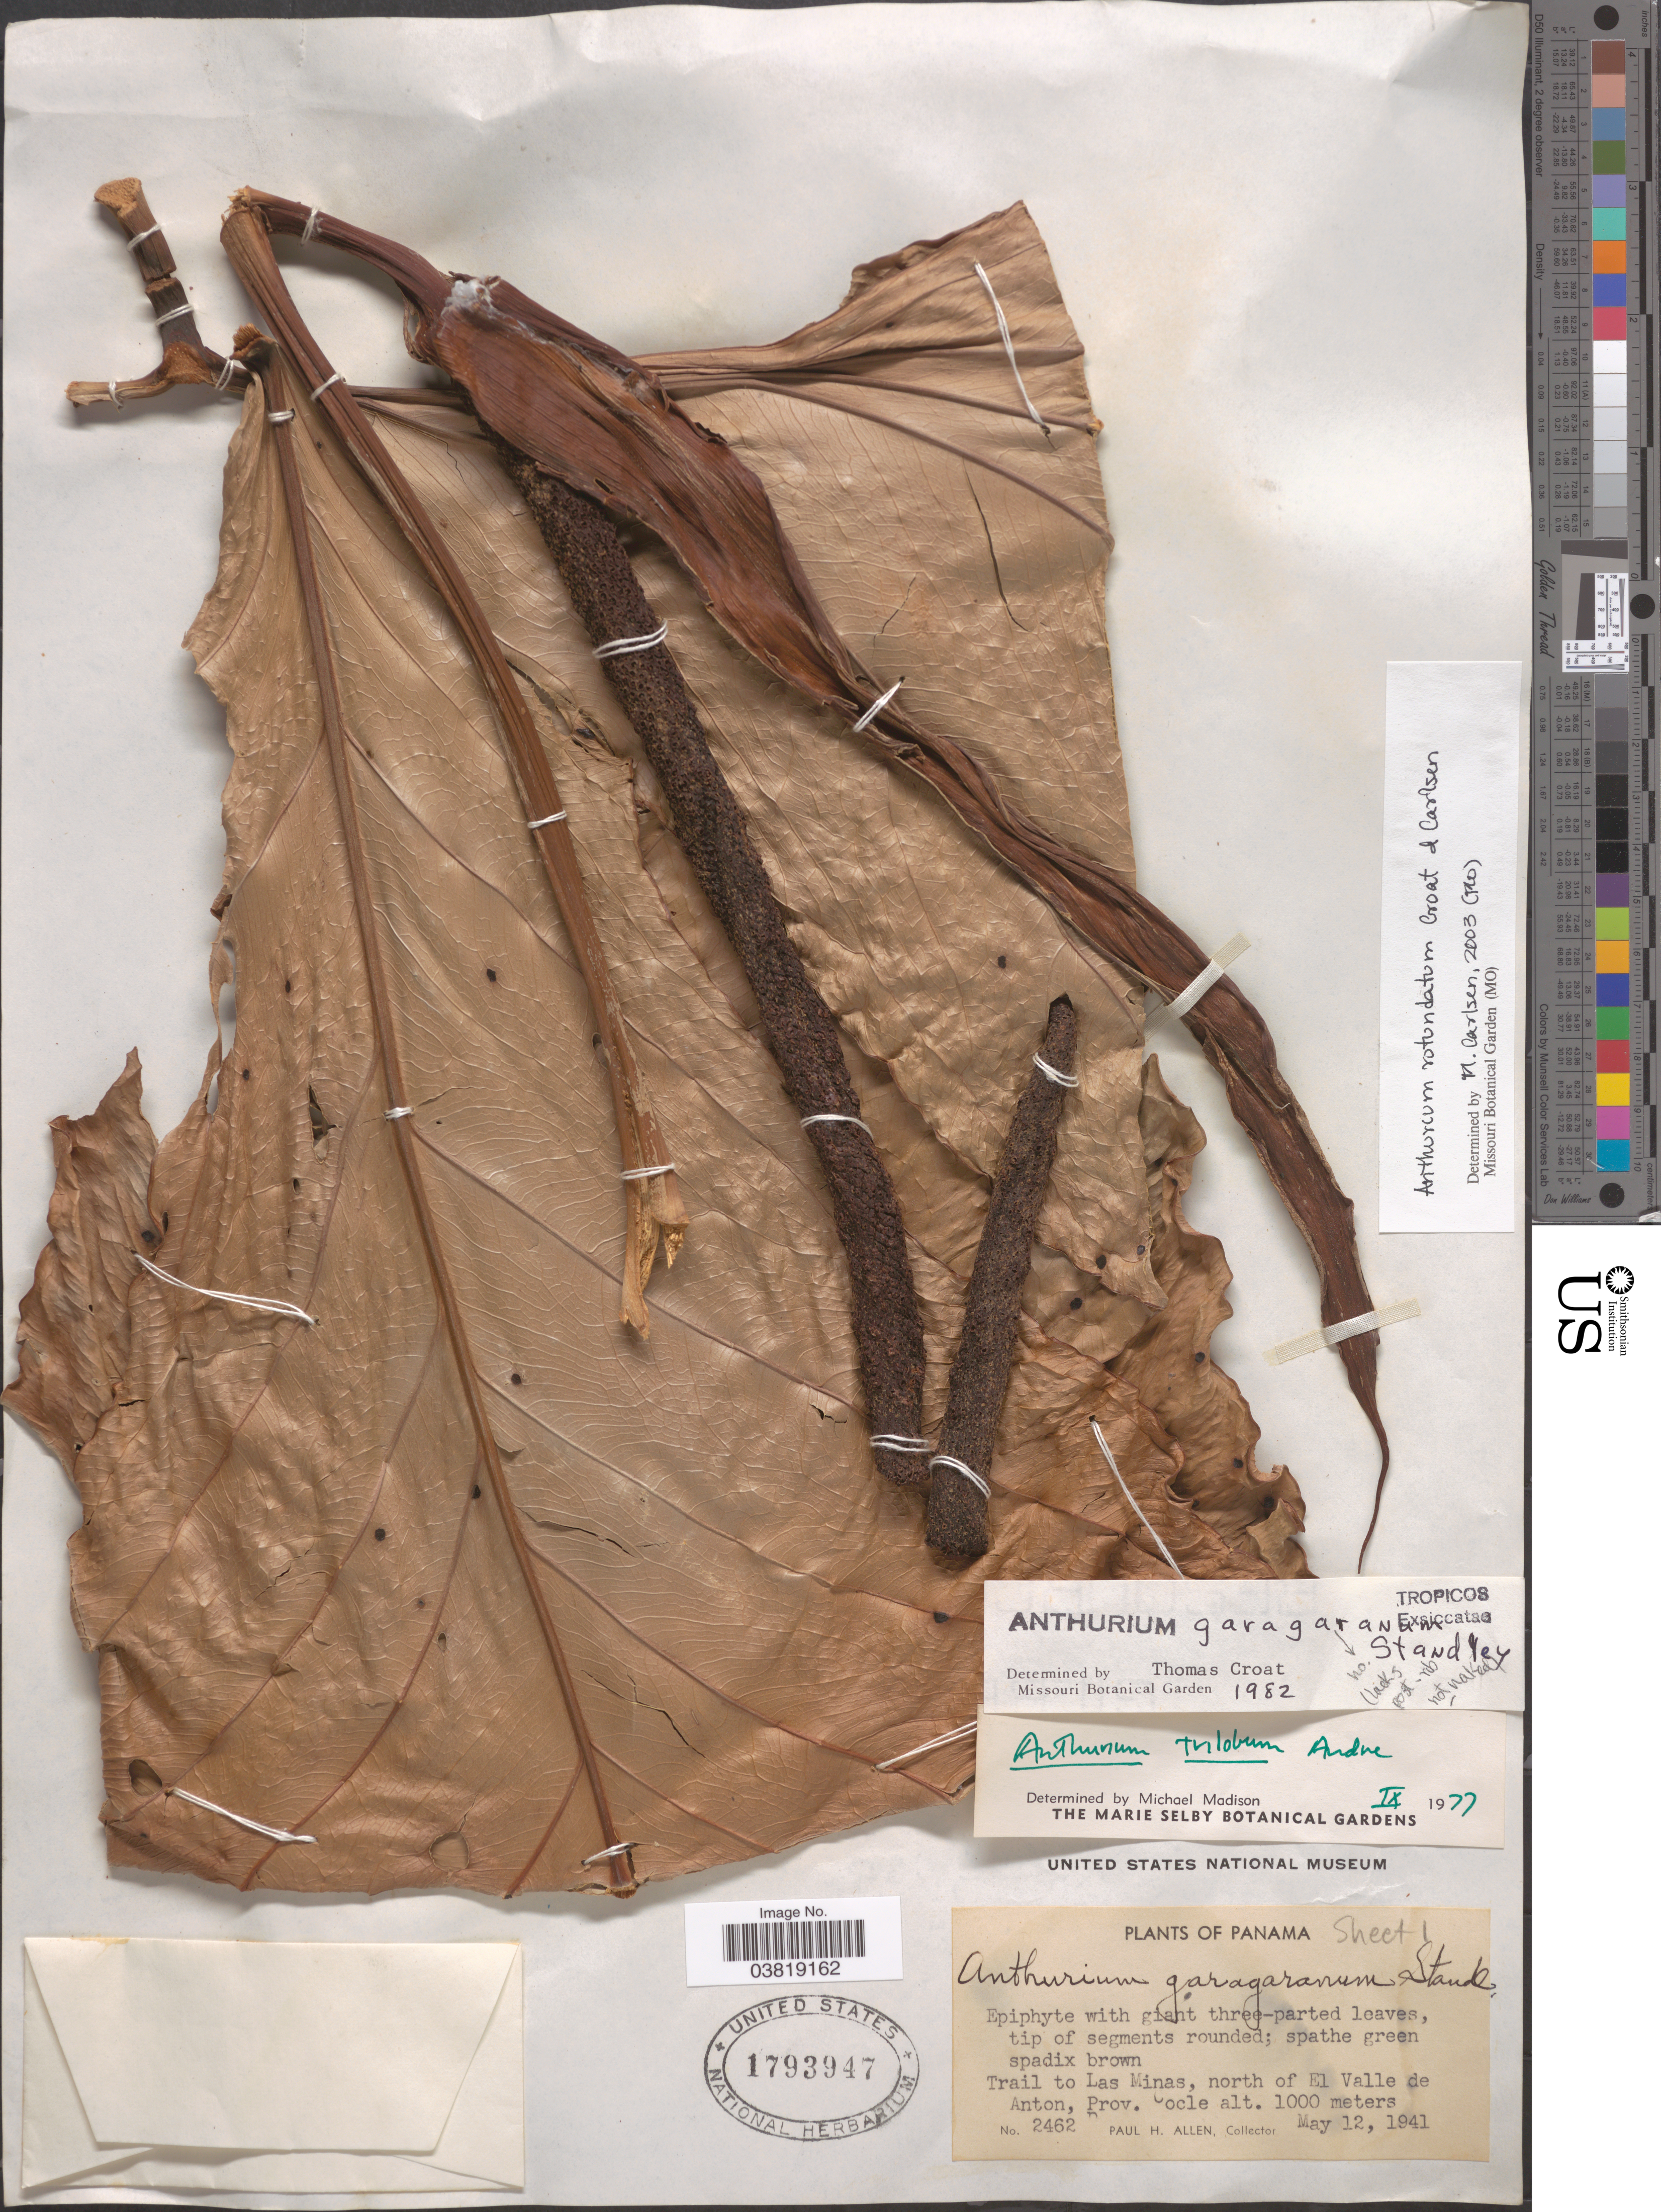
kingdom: Plantae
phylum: Tracheophyta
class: Liliopsida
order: Alismatales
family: Araceae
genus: Anthurium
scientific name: Anthurium rotundatum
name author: Croat & Carlsen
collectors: P. H. Allen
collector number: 2462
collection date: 1941-05-12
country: Panama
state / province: Cocle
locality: Trail to Las Minas, north of El Valle de Anton.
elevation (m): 1000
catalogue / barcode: US 1793947